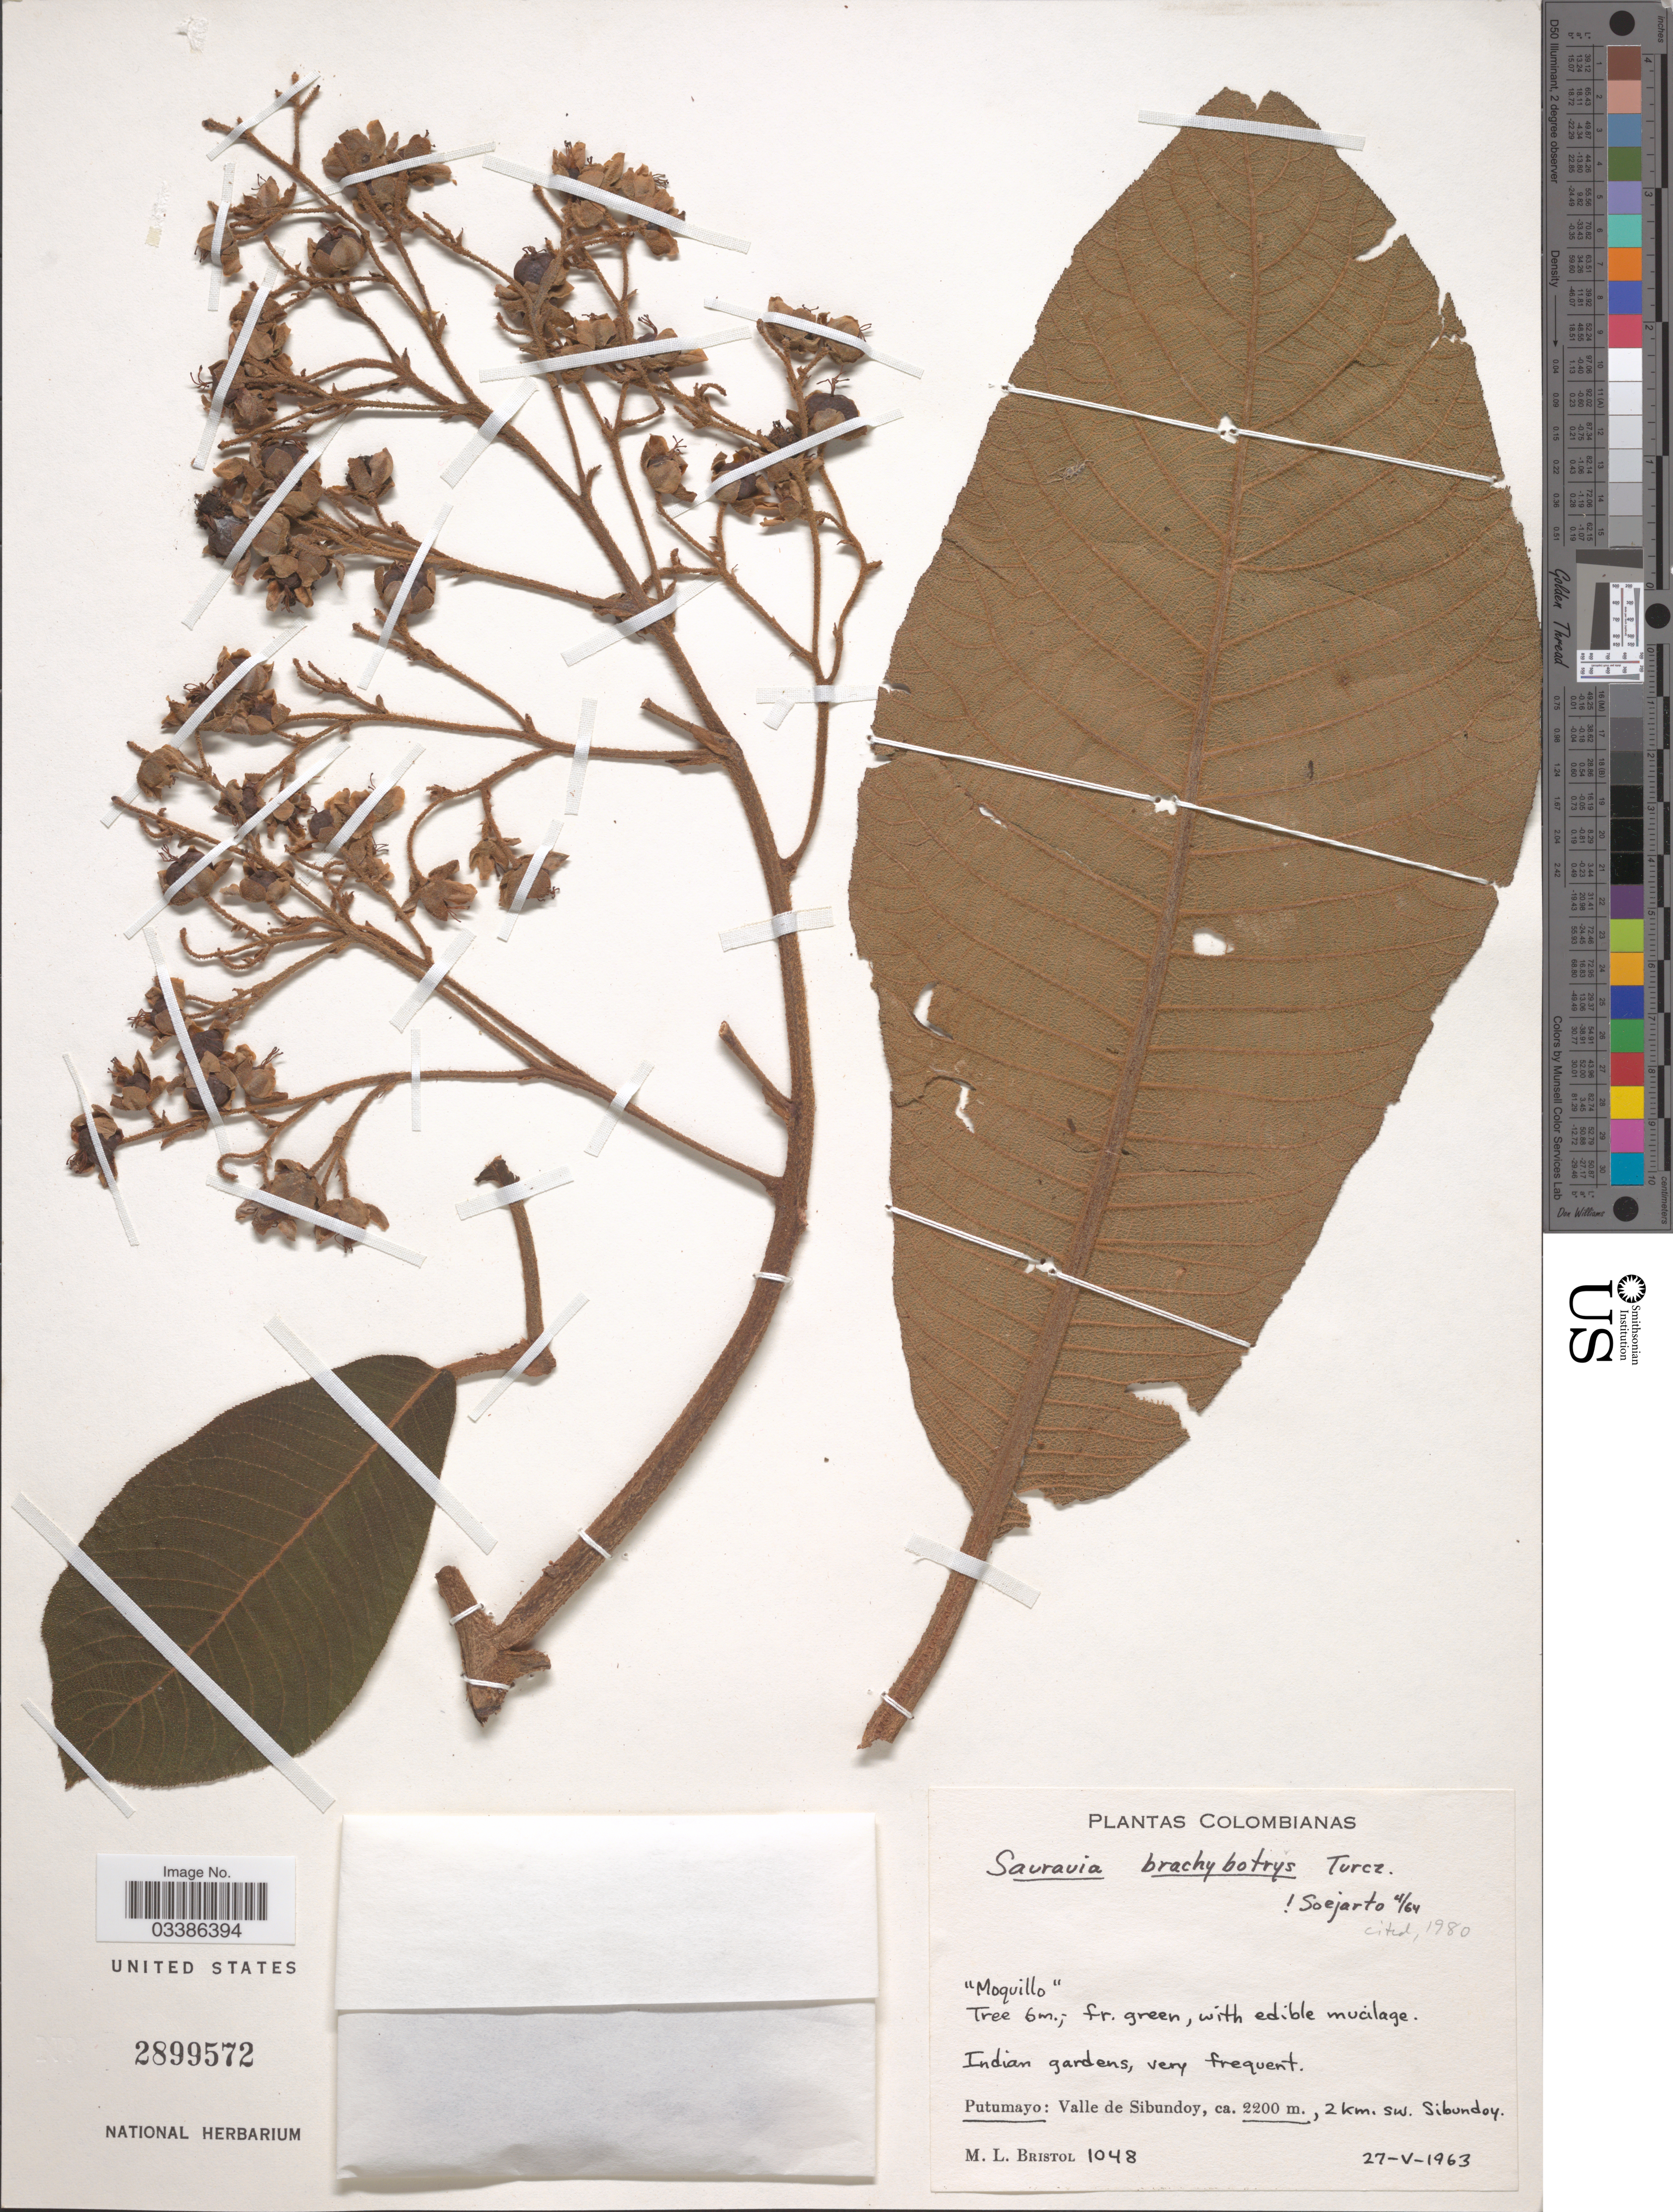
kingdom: Plantae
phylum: Tracheophyta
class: Magnoliopsida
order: Ericales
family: Actinidiaceae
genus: Saurauia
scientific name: Saurauia brachybotrys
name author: Turcz.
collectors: M. L. Bristol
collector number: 1048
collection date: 1963-05-27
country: Colombia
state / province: Putumayo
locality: Valle de Sibundoy, 2 km. SW. Sibundoy.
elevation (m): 2200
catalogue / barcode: US 2899572